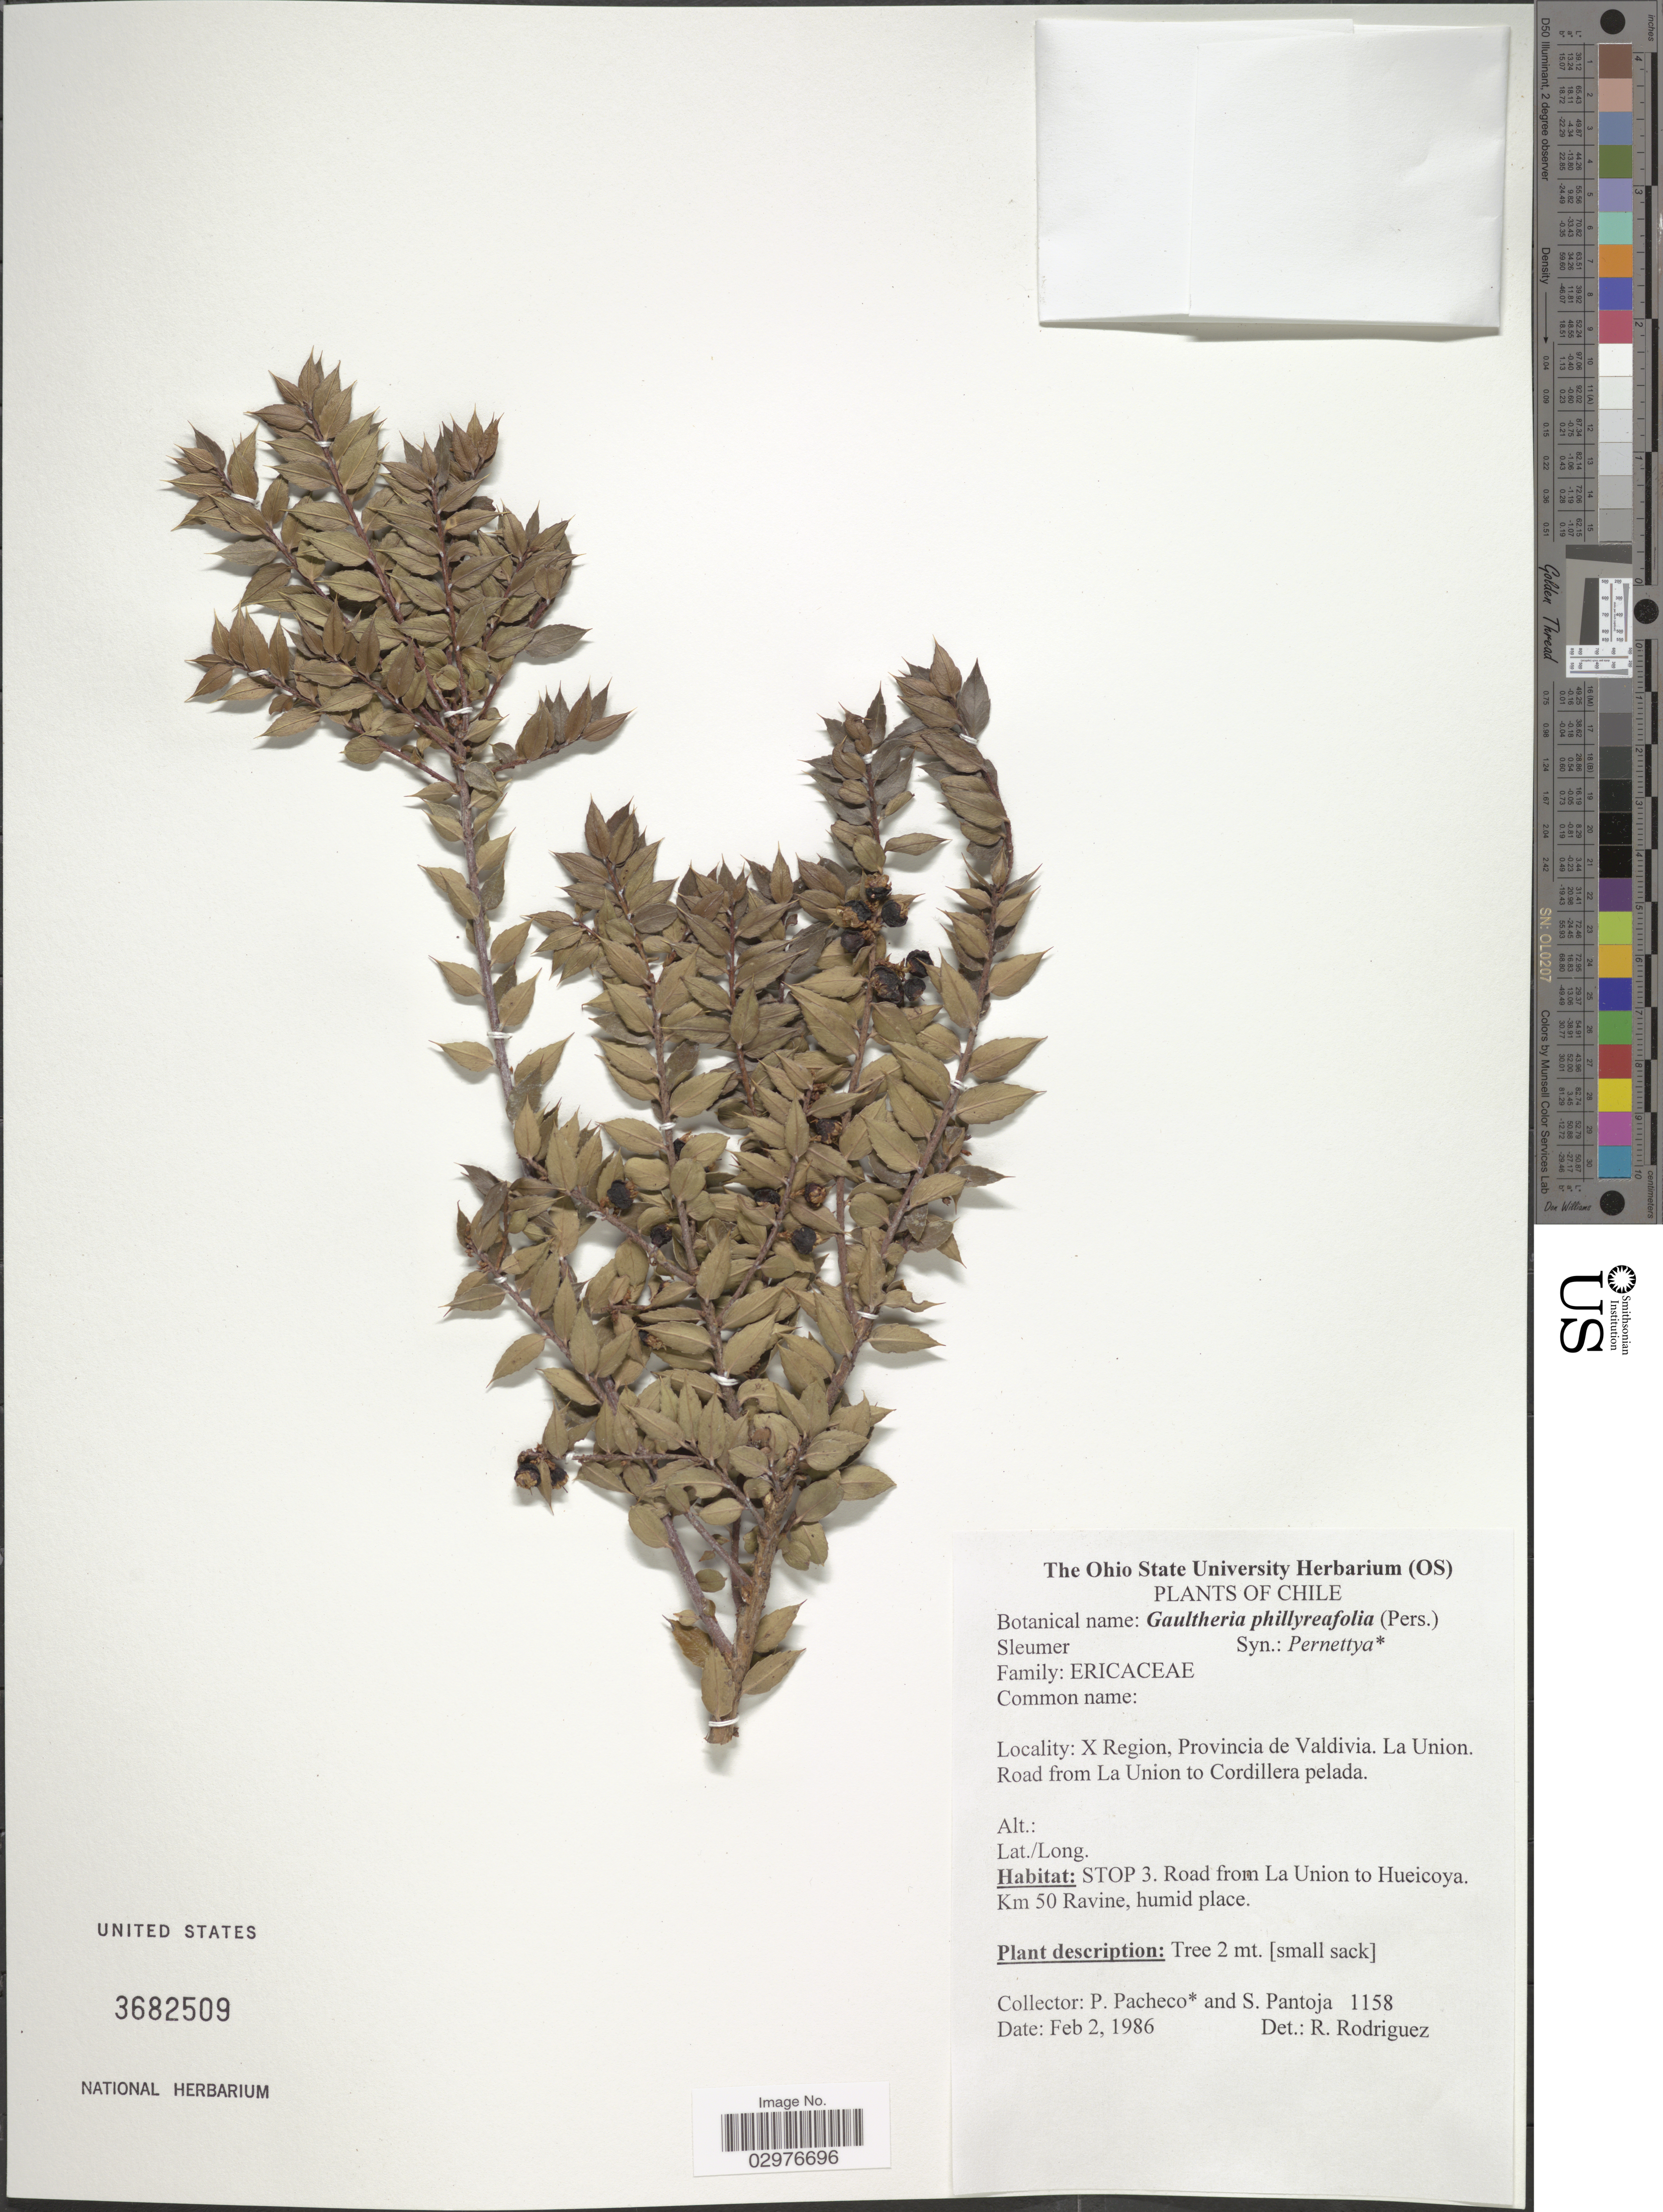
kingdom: Plantae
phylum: Tracheophyta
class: Magnoliopsida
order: Ericales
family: Ericaceae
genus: Gaultheria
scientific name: Gaultheria phillyreifolia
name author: (Pers.) Sleumer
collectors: P. Pacheco & S. PANTOJA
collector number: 1158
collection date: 1986-02-02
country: Chile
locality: X Region, Provincia de Valdivia. La Union. Road from La Union to Cordillera pelada. Stop 3. Road from La Union to Hueicoya. Km 50 Ravine.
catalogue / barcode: US 3682509